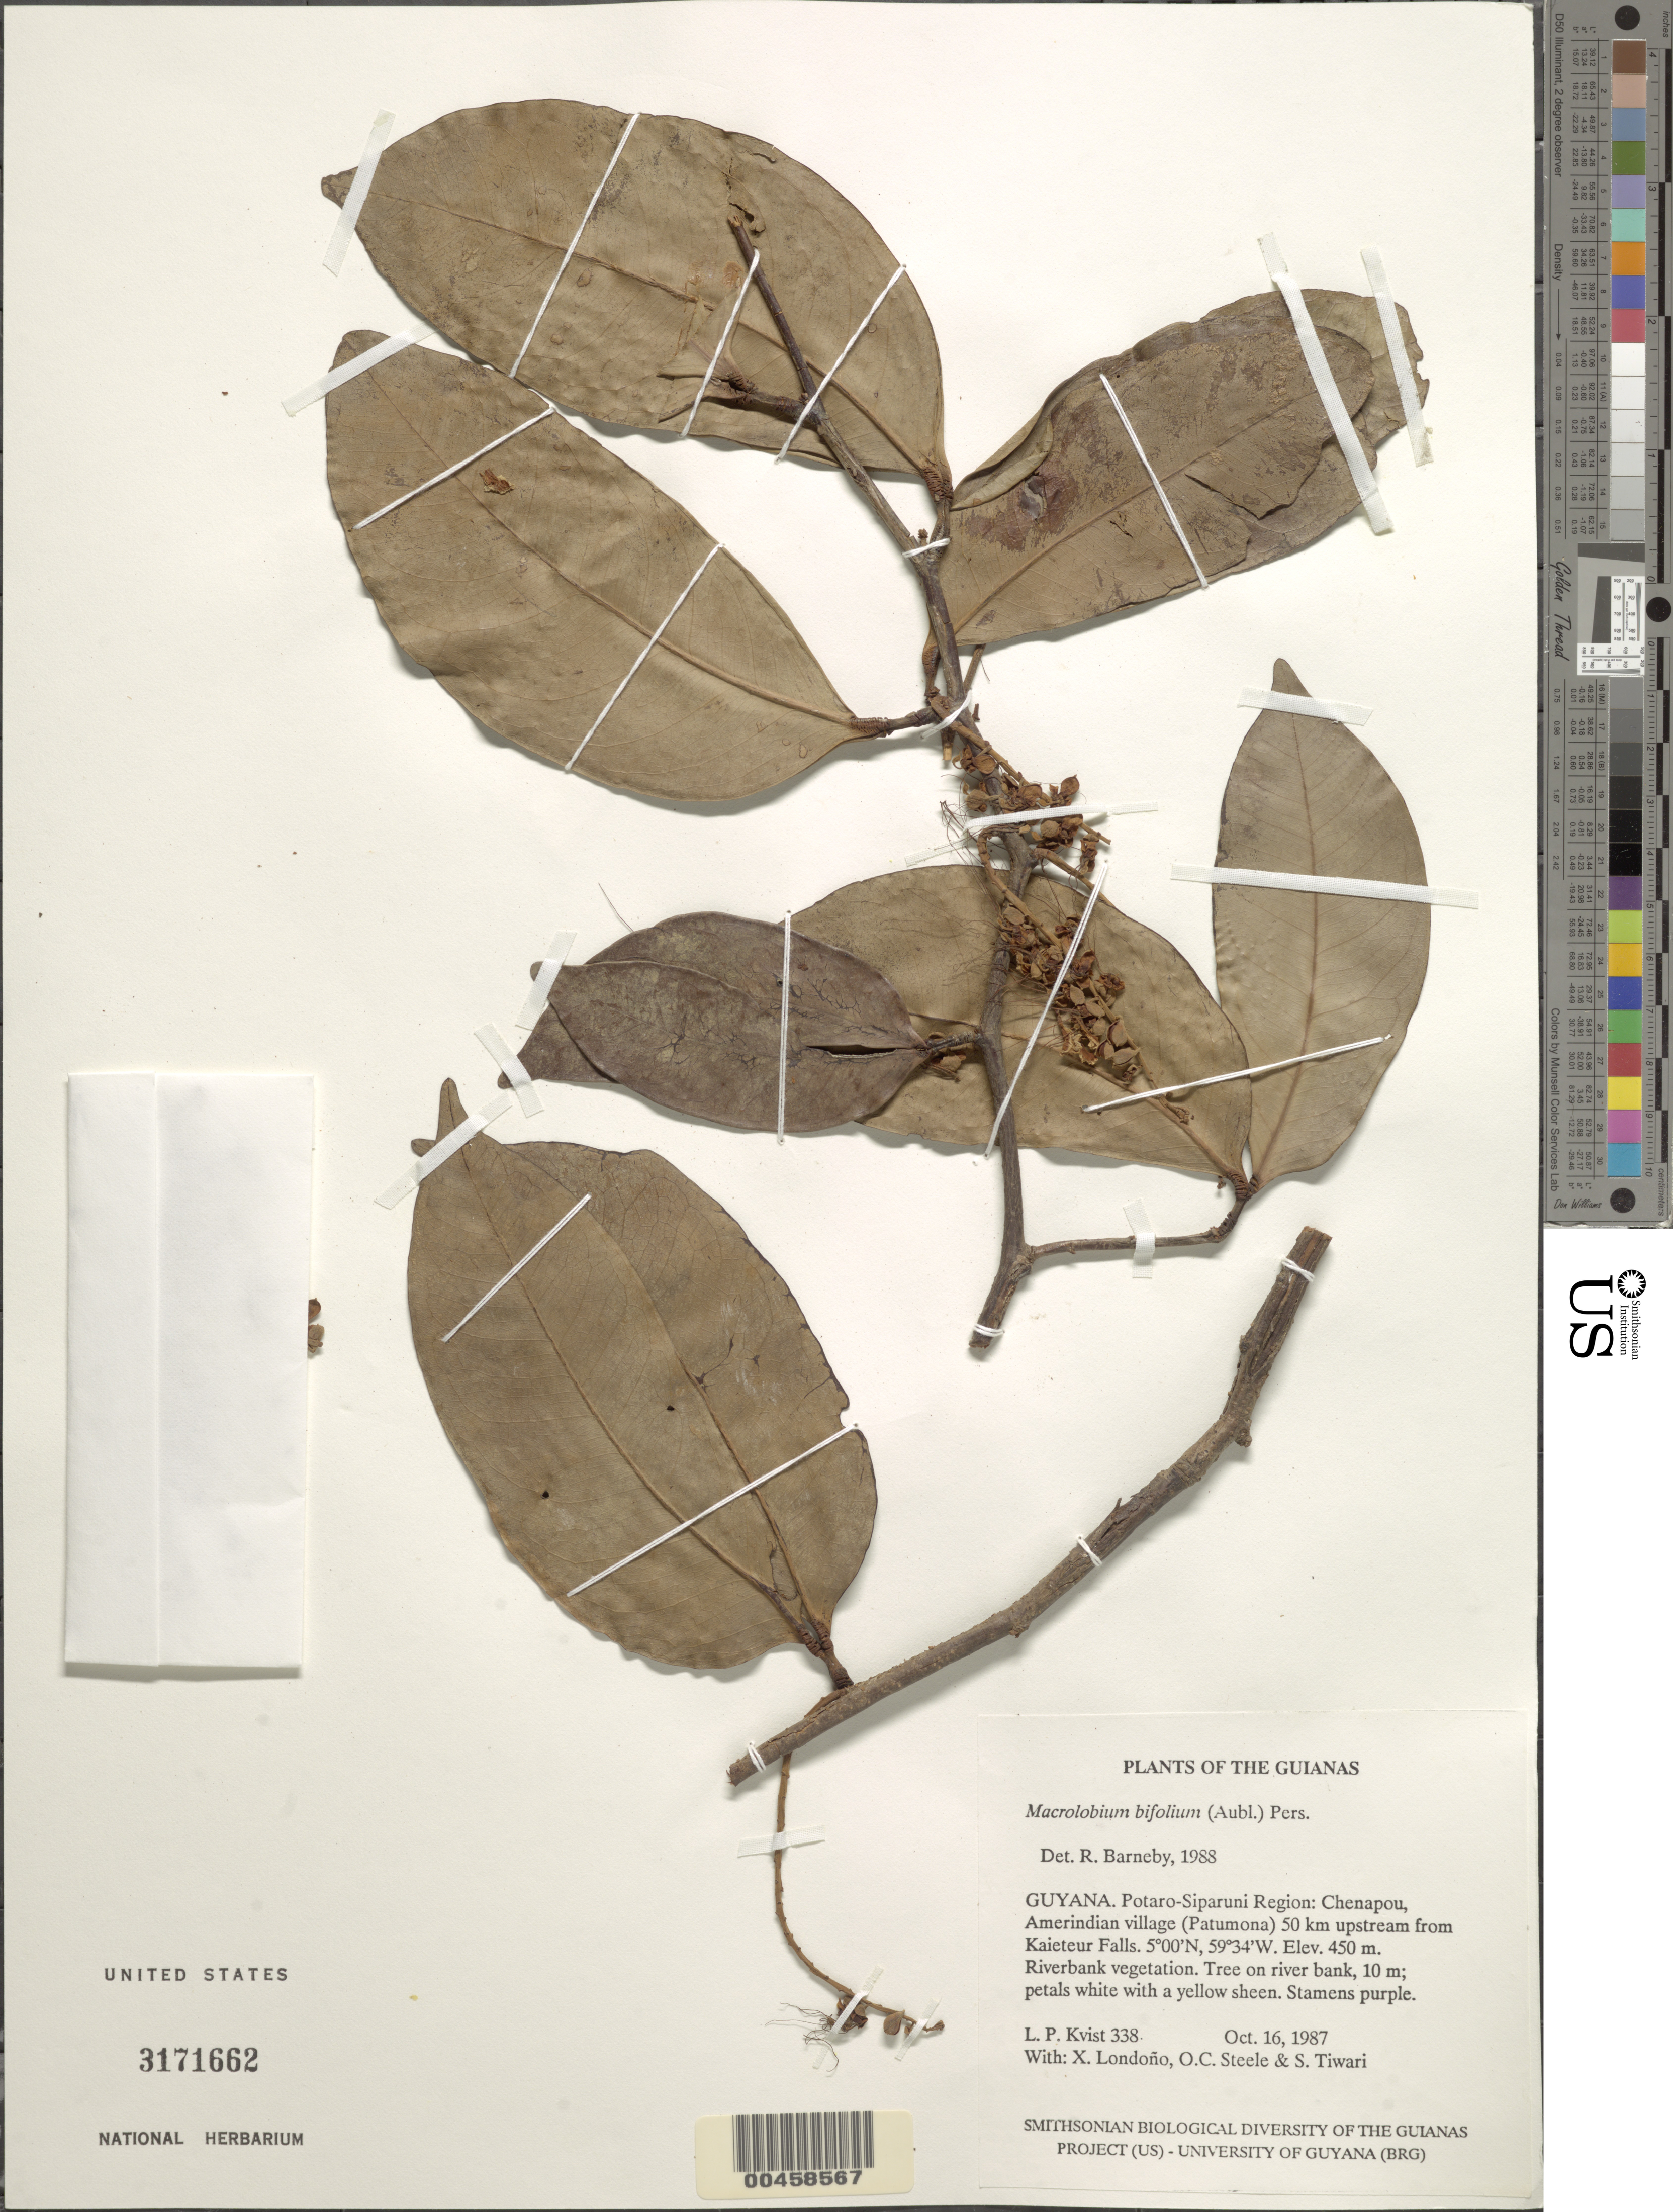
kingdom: Plantae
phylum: Tracheophyta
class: Magnoliopsida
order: Fabales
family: Fabaceae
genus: Macrolobium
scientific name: Macrolobium bifolium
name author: (Aubl.) Pers.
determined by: Barneby, Rupert C., (NY)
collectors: L. P. Kvist, X. Londoño, O. C. Steele & S. Tiwari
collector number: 338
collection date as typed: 16 Oct 1987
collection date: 1987-10-16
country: Guyana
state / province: Potaro-Siparuni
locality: Chenapou, amerindian village (patumona) 50 km upstream from kaiteur falls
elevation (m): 450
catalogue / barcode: US 3171662